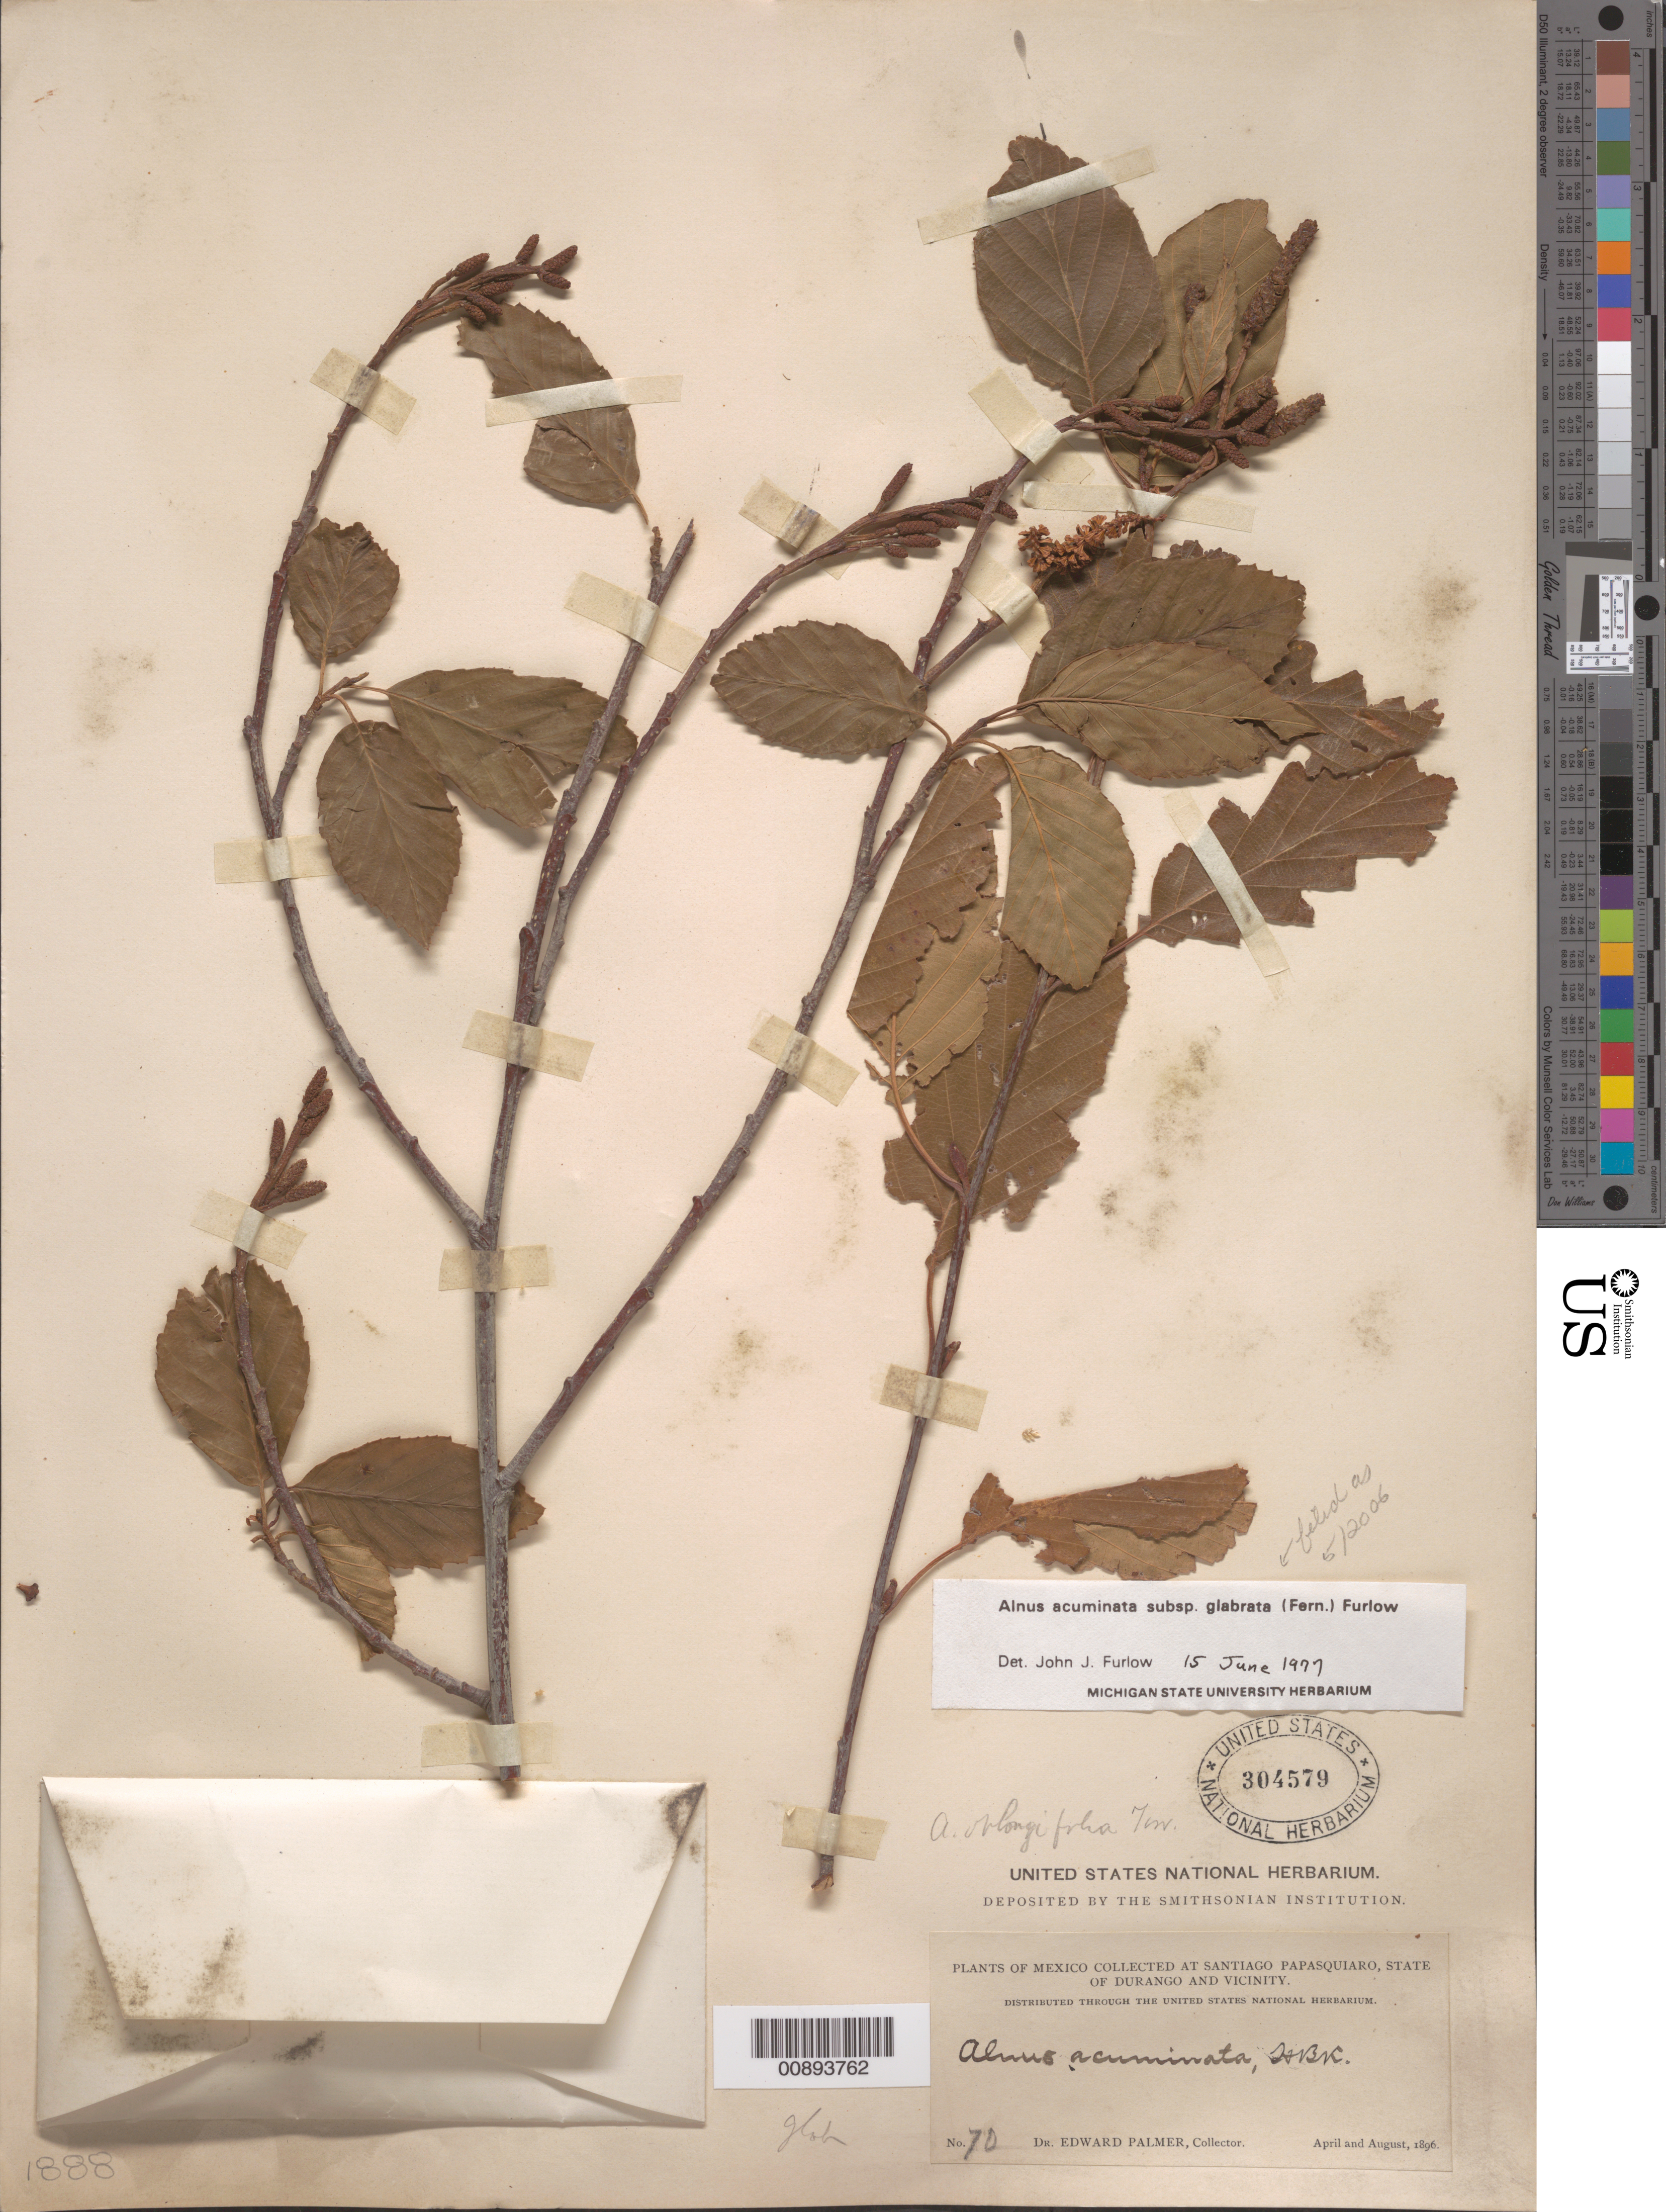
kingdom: Plantae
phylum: Tracheophyta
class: Magnoliopsida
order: Fagales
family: Betulaceae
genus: Alnus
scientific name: Alnus acuminata subsp. glabrata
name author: (Fernald) Furlow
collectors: E. Palmer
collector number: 70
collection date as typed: Apr 1896 to -- Aug 1896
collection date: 1896-04/1896-08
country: Mexico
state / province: Durango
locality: Santiago Papasquiaro, Durango and vicinity.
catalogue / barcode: US 304579